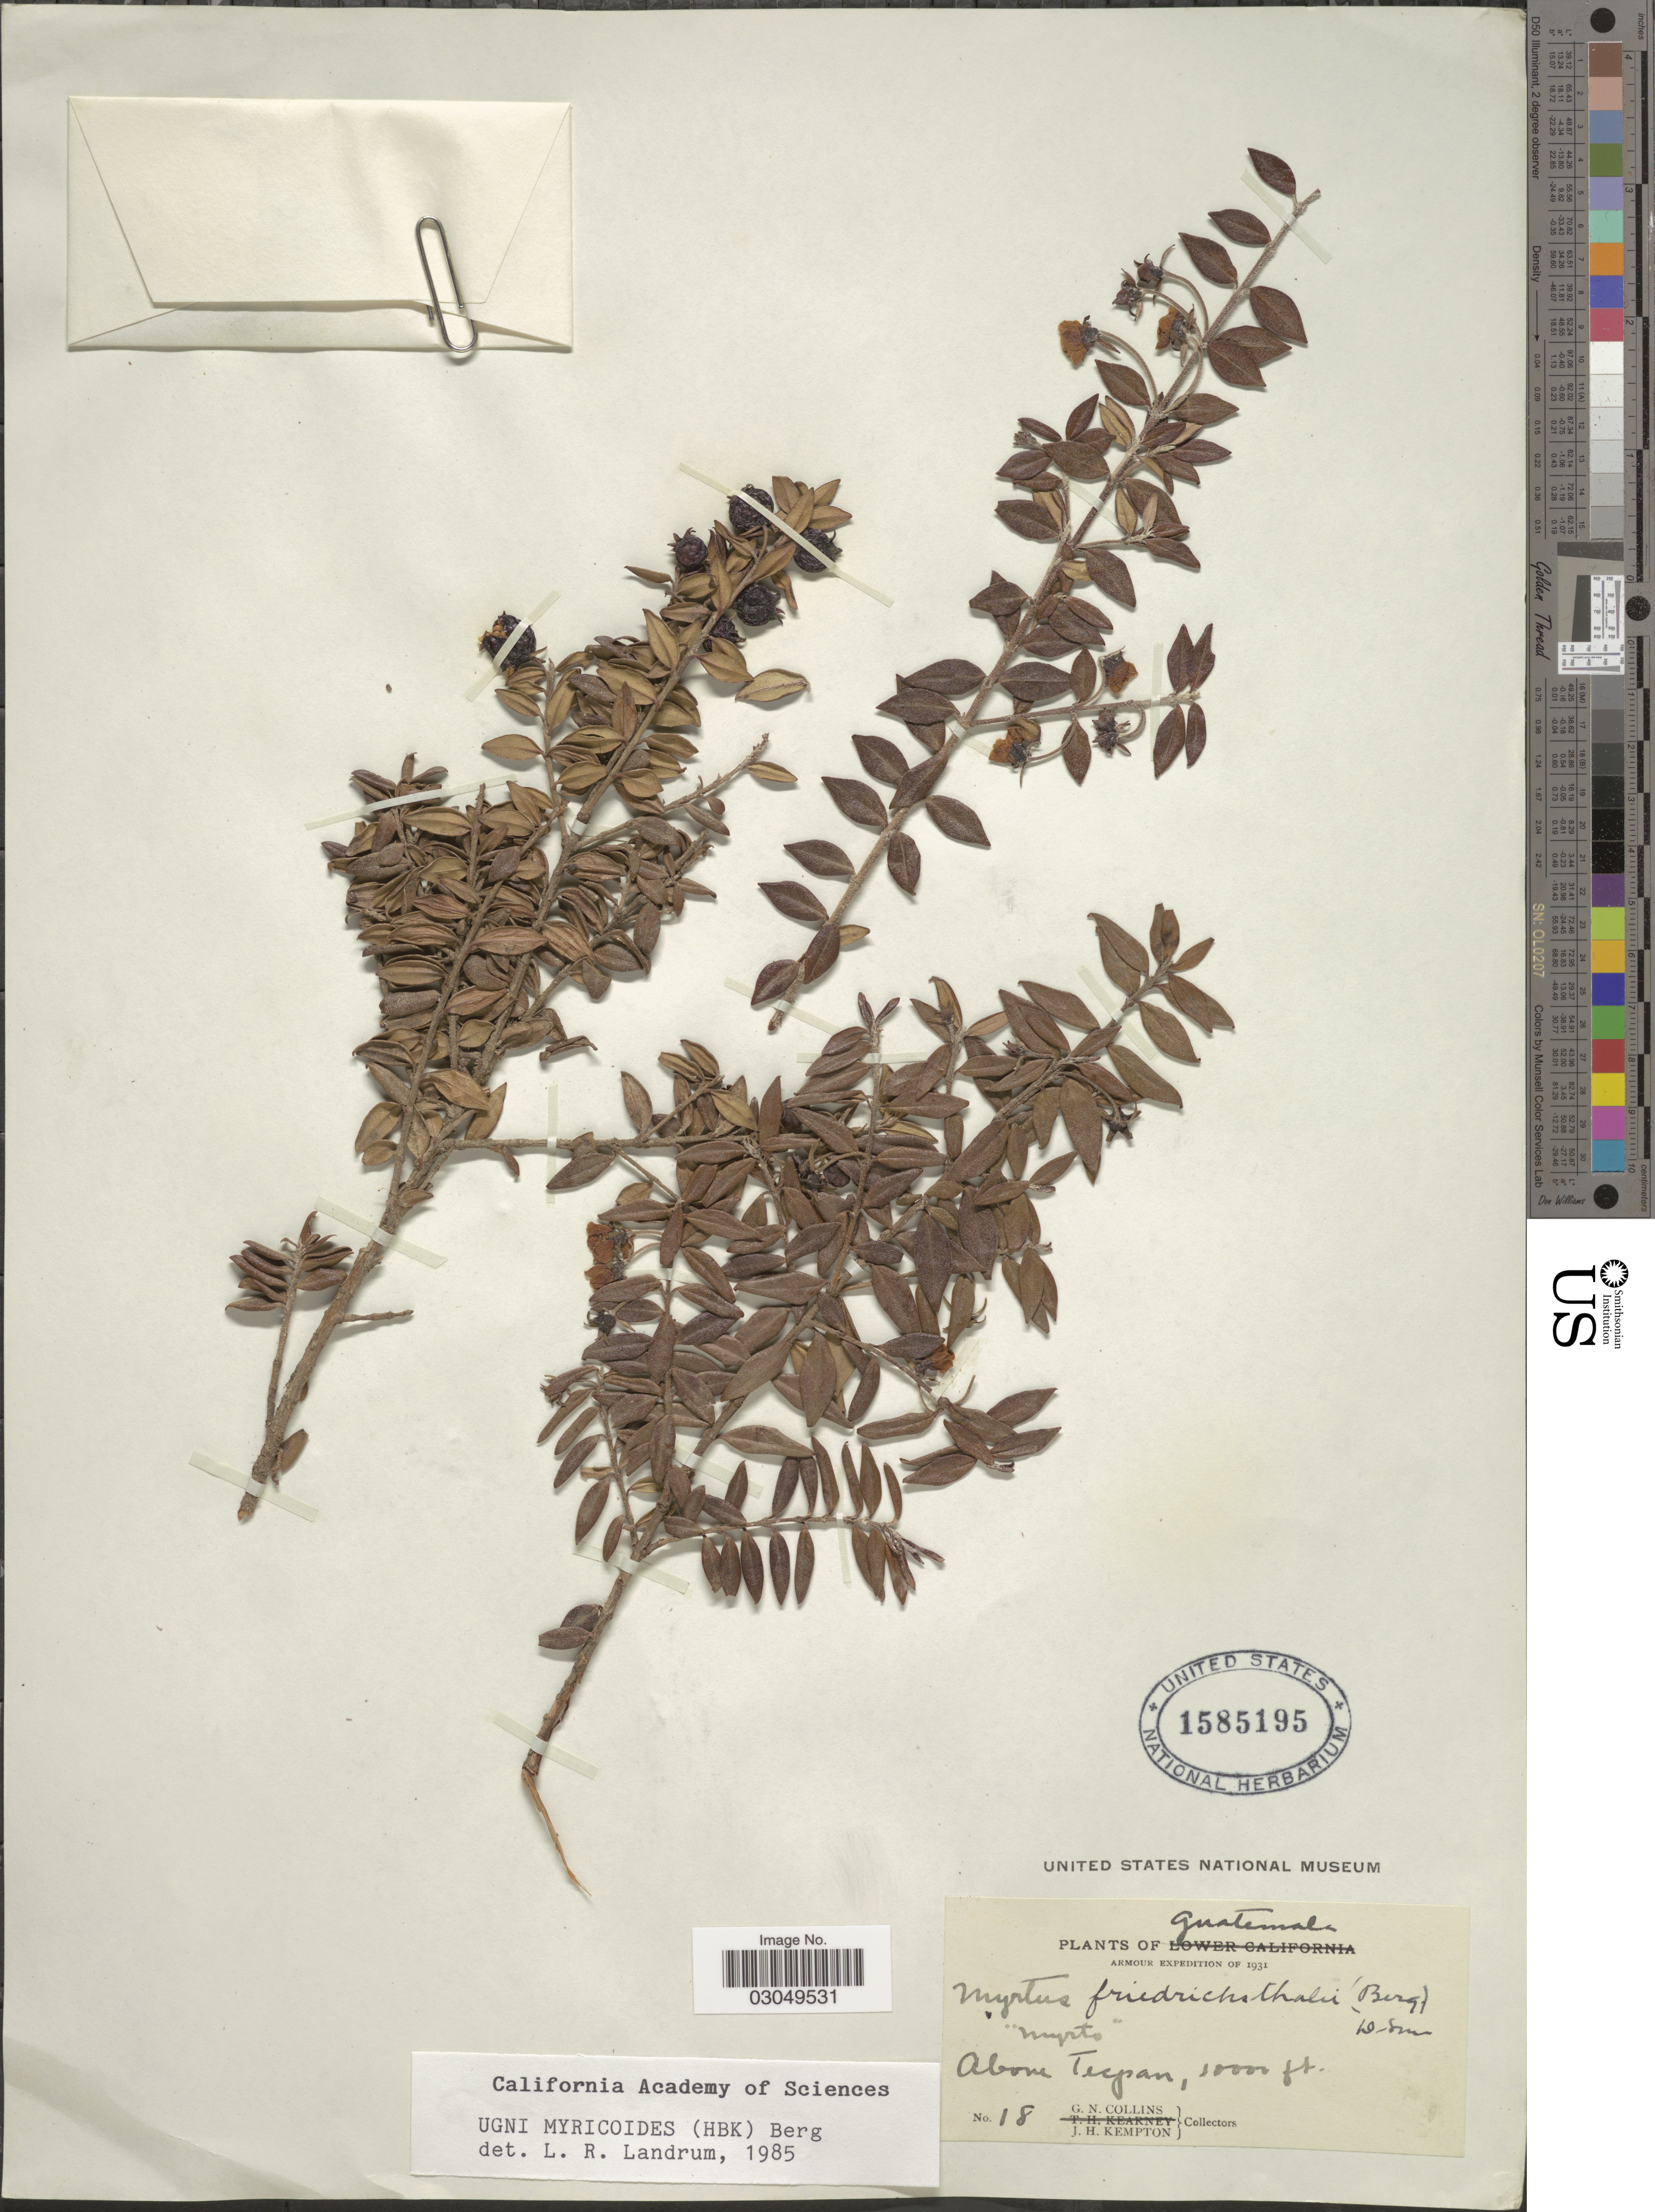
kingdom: Plantae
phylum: Tracheophyta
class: Magnoliopsida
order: Myrtales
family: Myrtaceae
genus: Ugni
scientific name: Ugni myricoides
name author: (Kunth) O. Berg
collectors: G. Collins & J. H. Kempton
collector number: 18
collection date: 1931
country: Guatemala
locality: Above Tecpan.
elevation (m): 3048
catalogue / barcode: US 1585195